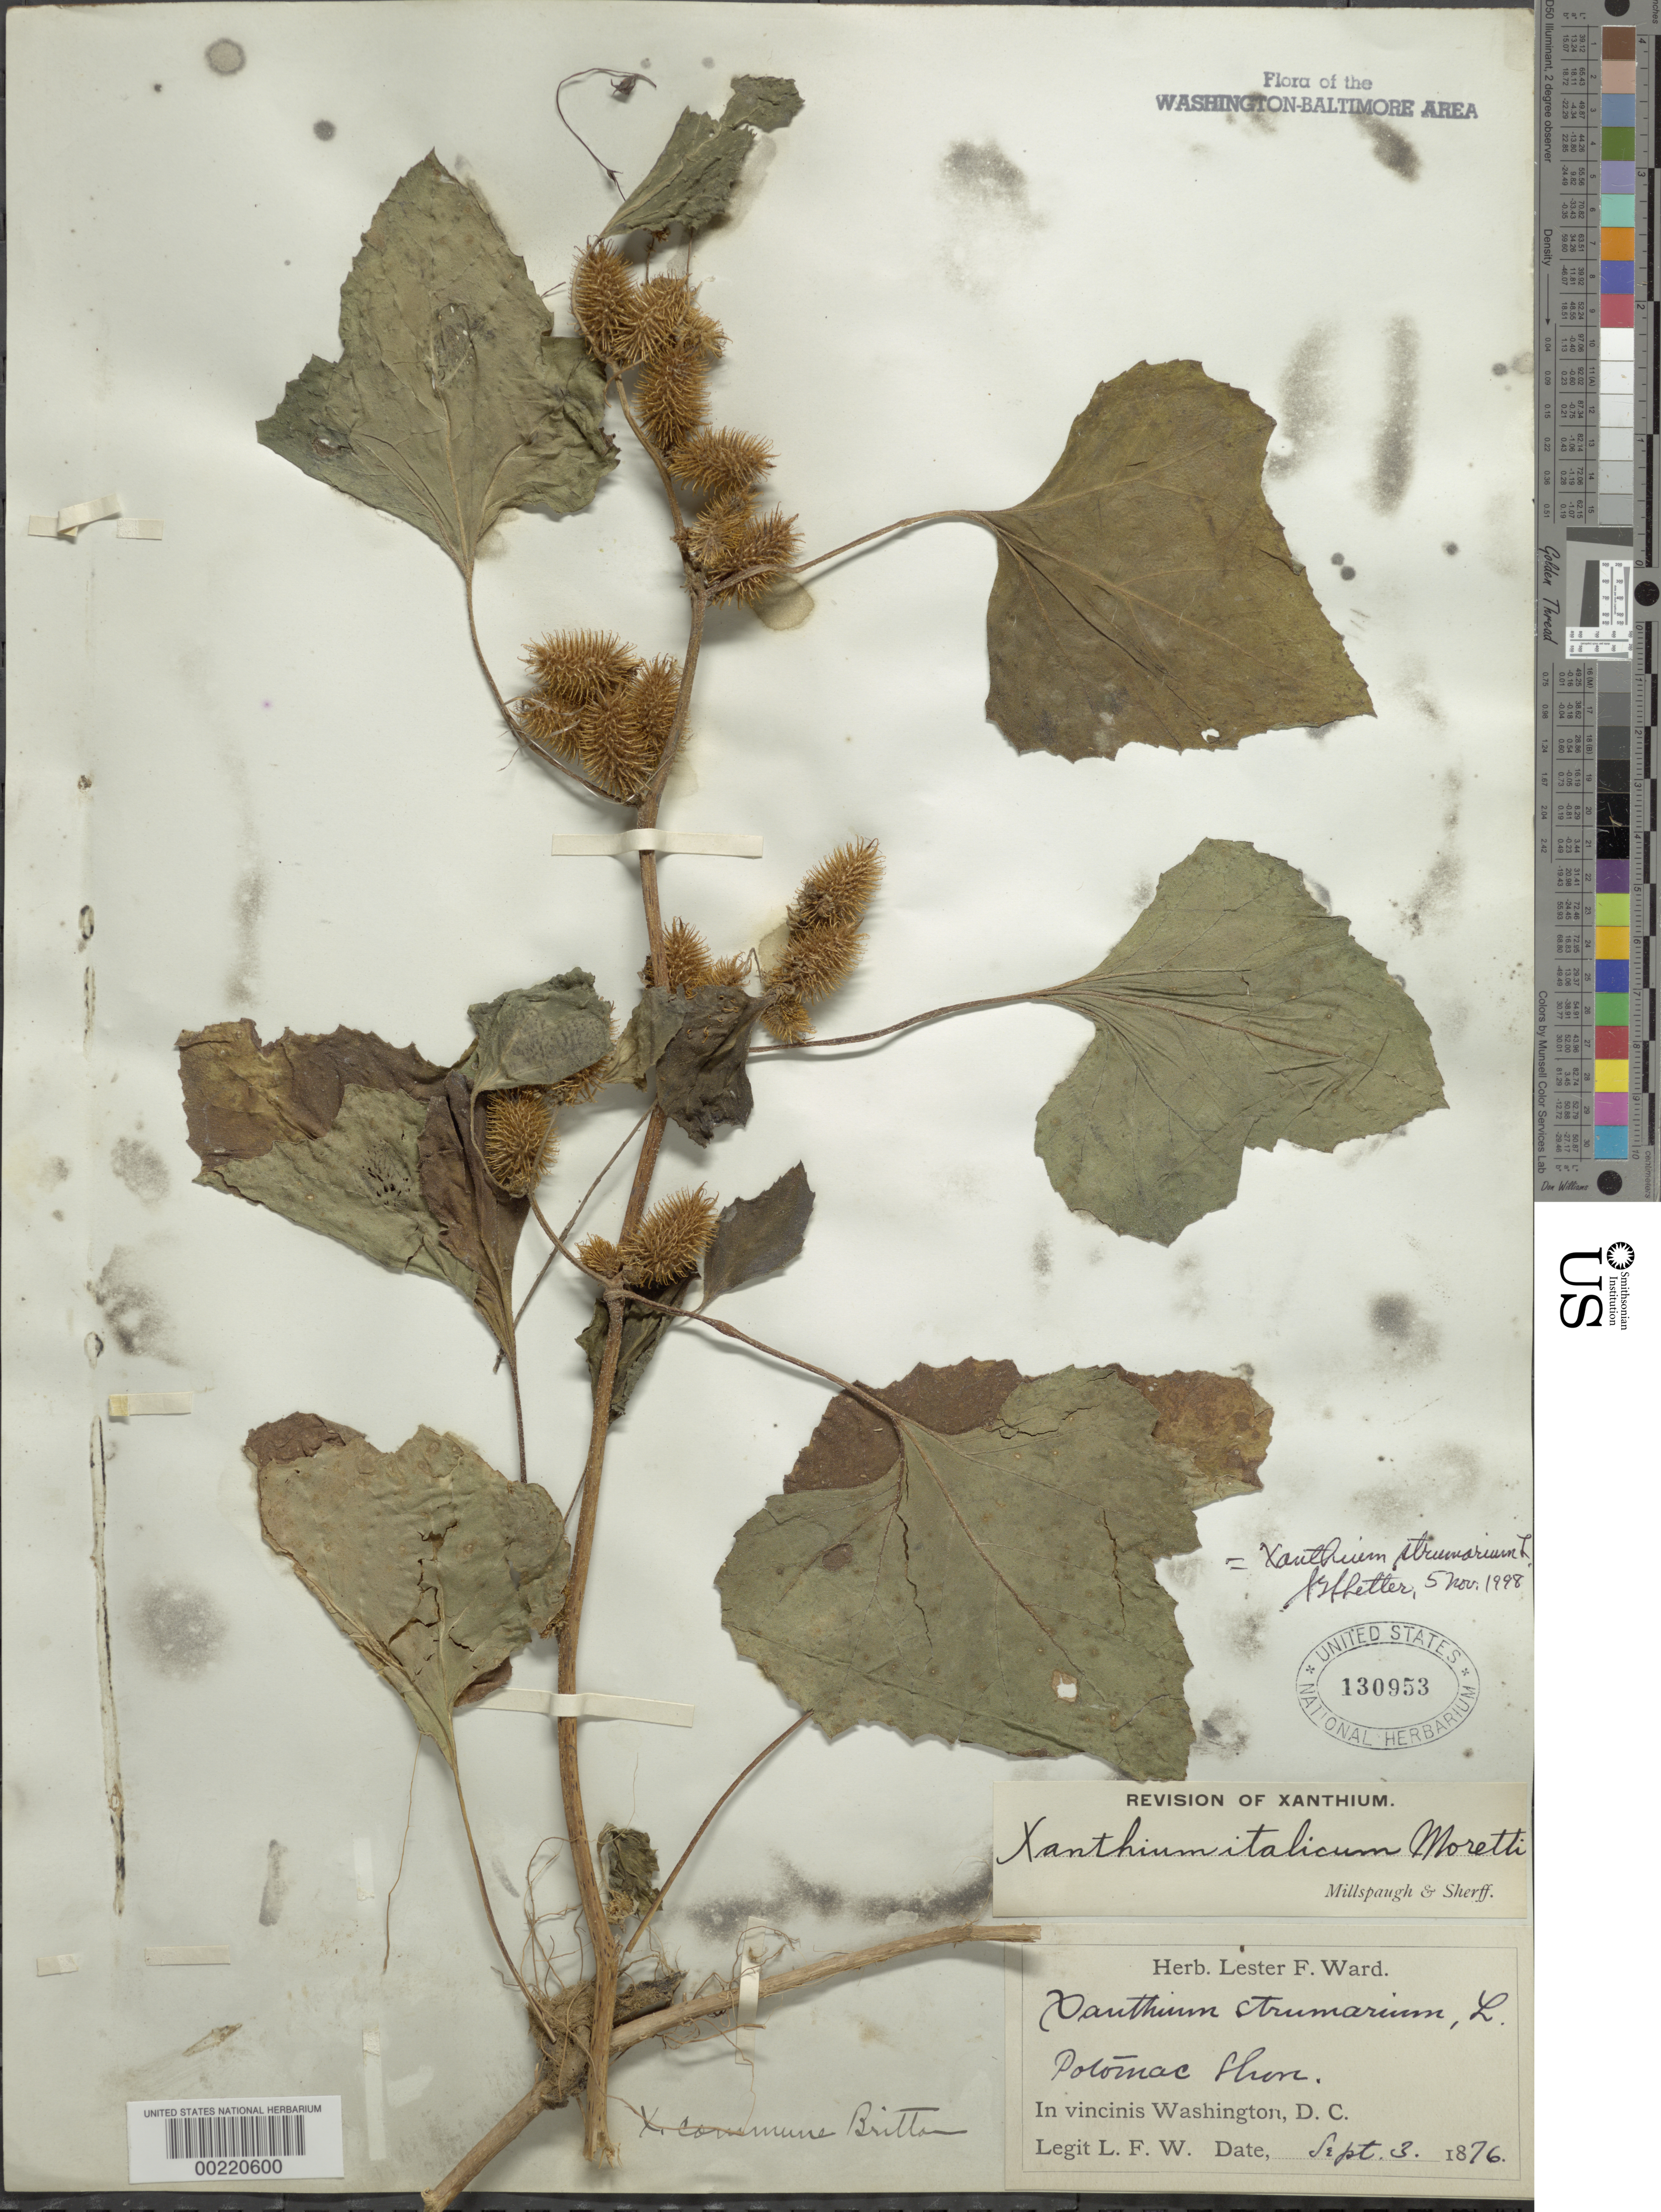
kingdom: Plantae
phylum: Tracheophyta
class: Magnoliopsida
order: Asterales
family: Asteraceae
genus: Xanthium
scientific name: Xanthium strumarium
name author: L.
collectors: L. F. Ward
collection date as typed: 03 Sep 1876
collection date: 1876-09-03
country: United States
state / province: District of Columbia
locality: Potomac shore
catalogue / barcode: US 130953